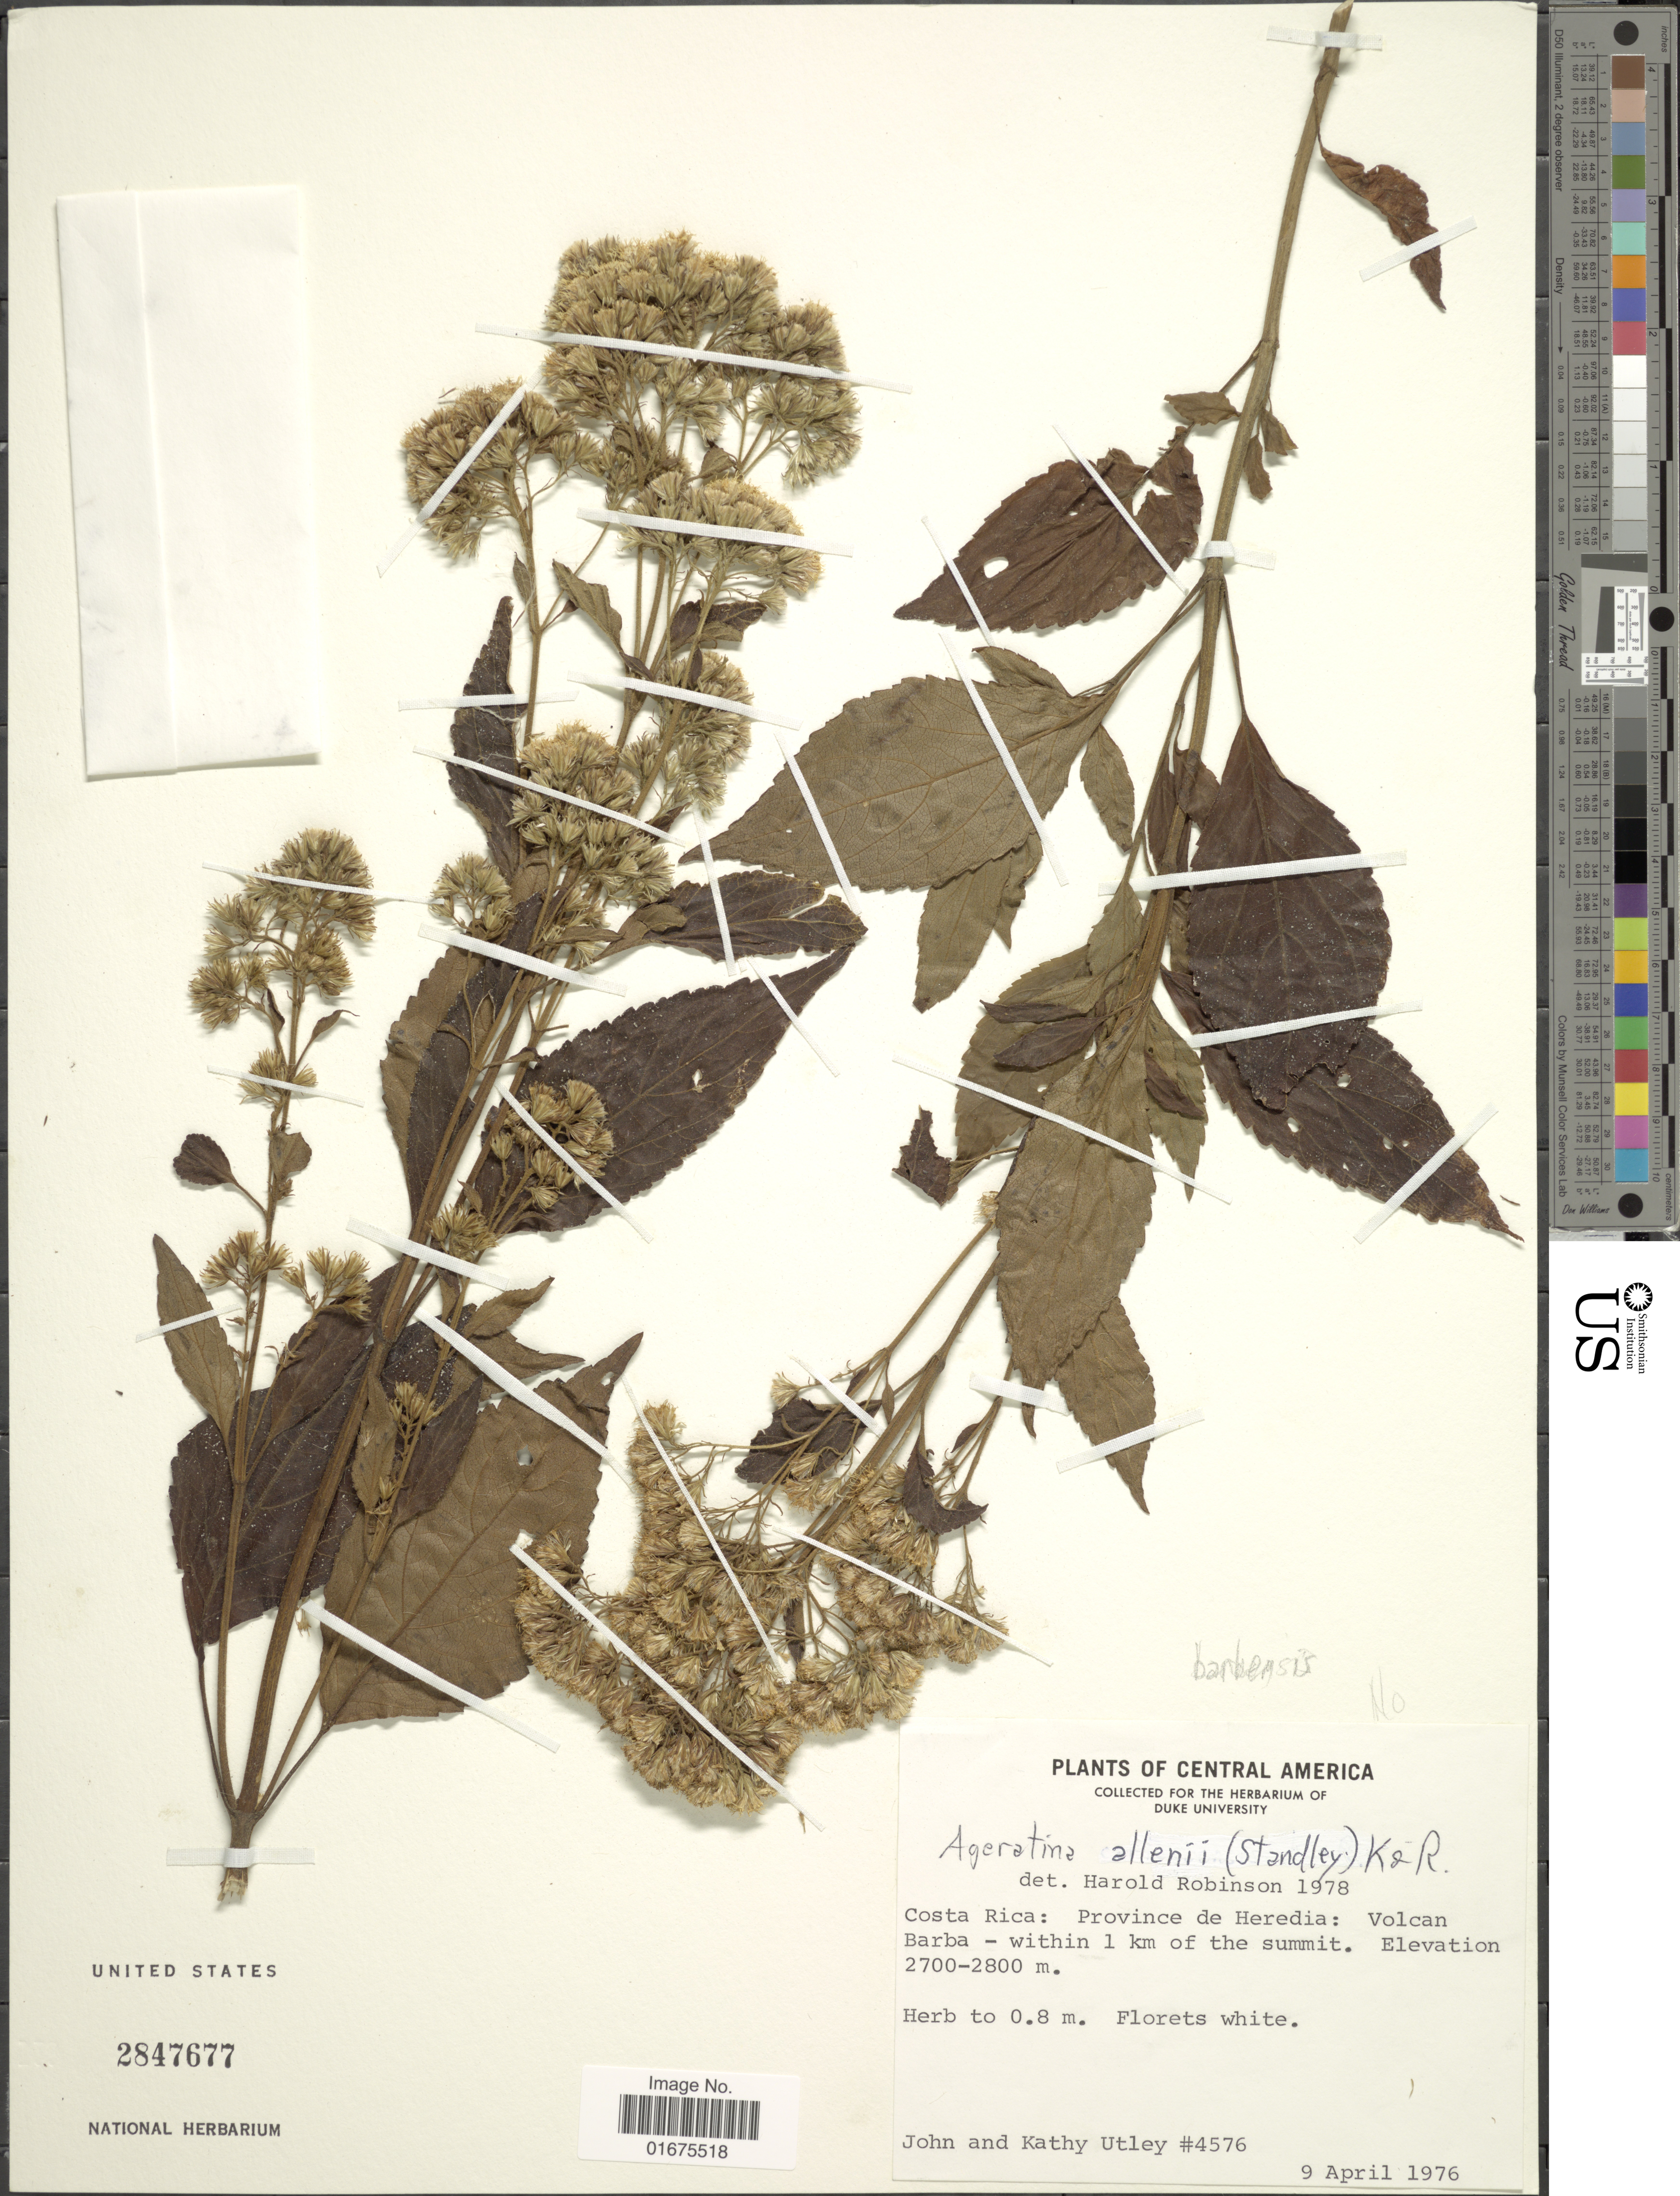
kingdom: Plantae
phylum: Tracheophyta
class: Magnoliopsida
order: Asterales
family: Asteraceae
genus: Ageratina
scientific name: Ageratina barbensis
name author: R.M. King & H. Rob.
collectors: J. F. Utley & K. Burt-Utley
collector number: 4576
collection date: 1976-04-09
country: Costa Rica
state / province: Heredia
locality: Volcan Barba - within 1 km of the summit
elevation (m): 2700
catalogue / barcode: US 2847677